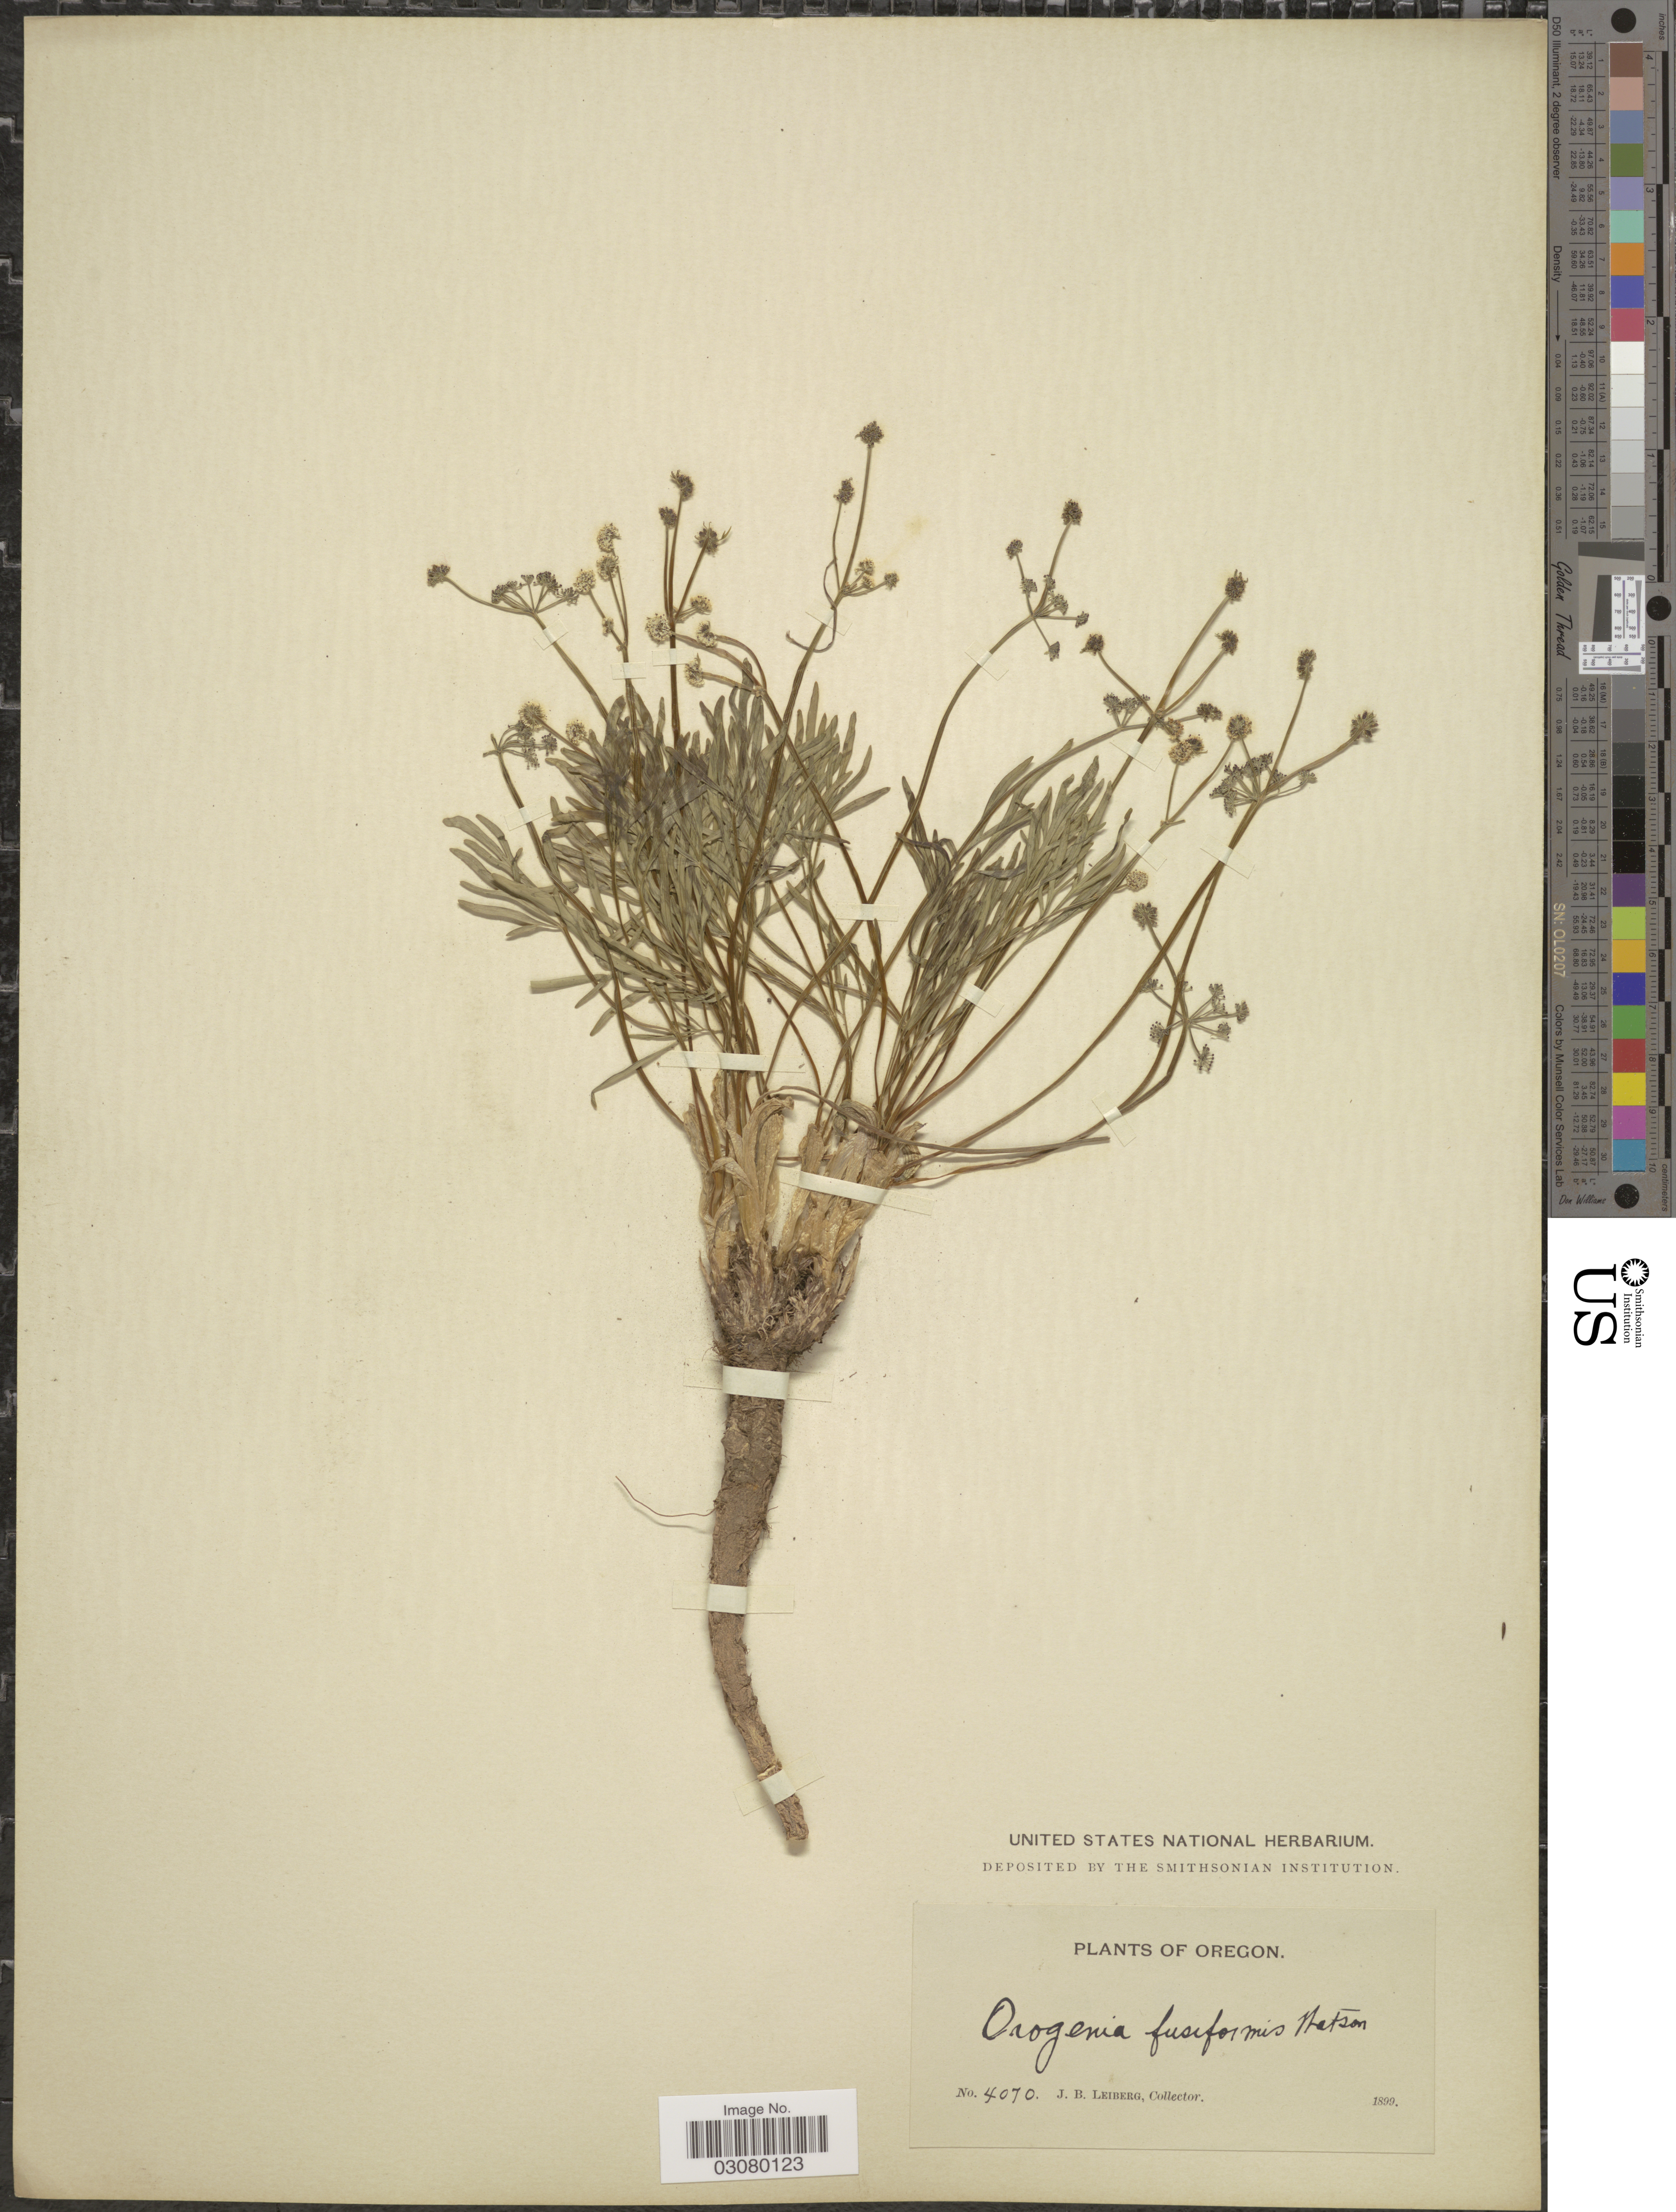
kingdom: Plantae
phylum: Tracheophyta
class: Magnoliopsida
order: Apiales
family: Apiaceae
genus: Orogenia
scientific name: Orogenia fusiformis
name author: S. Watson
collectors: J. B. Leiberg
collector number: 4070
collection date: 1899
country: United States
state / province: Oregon